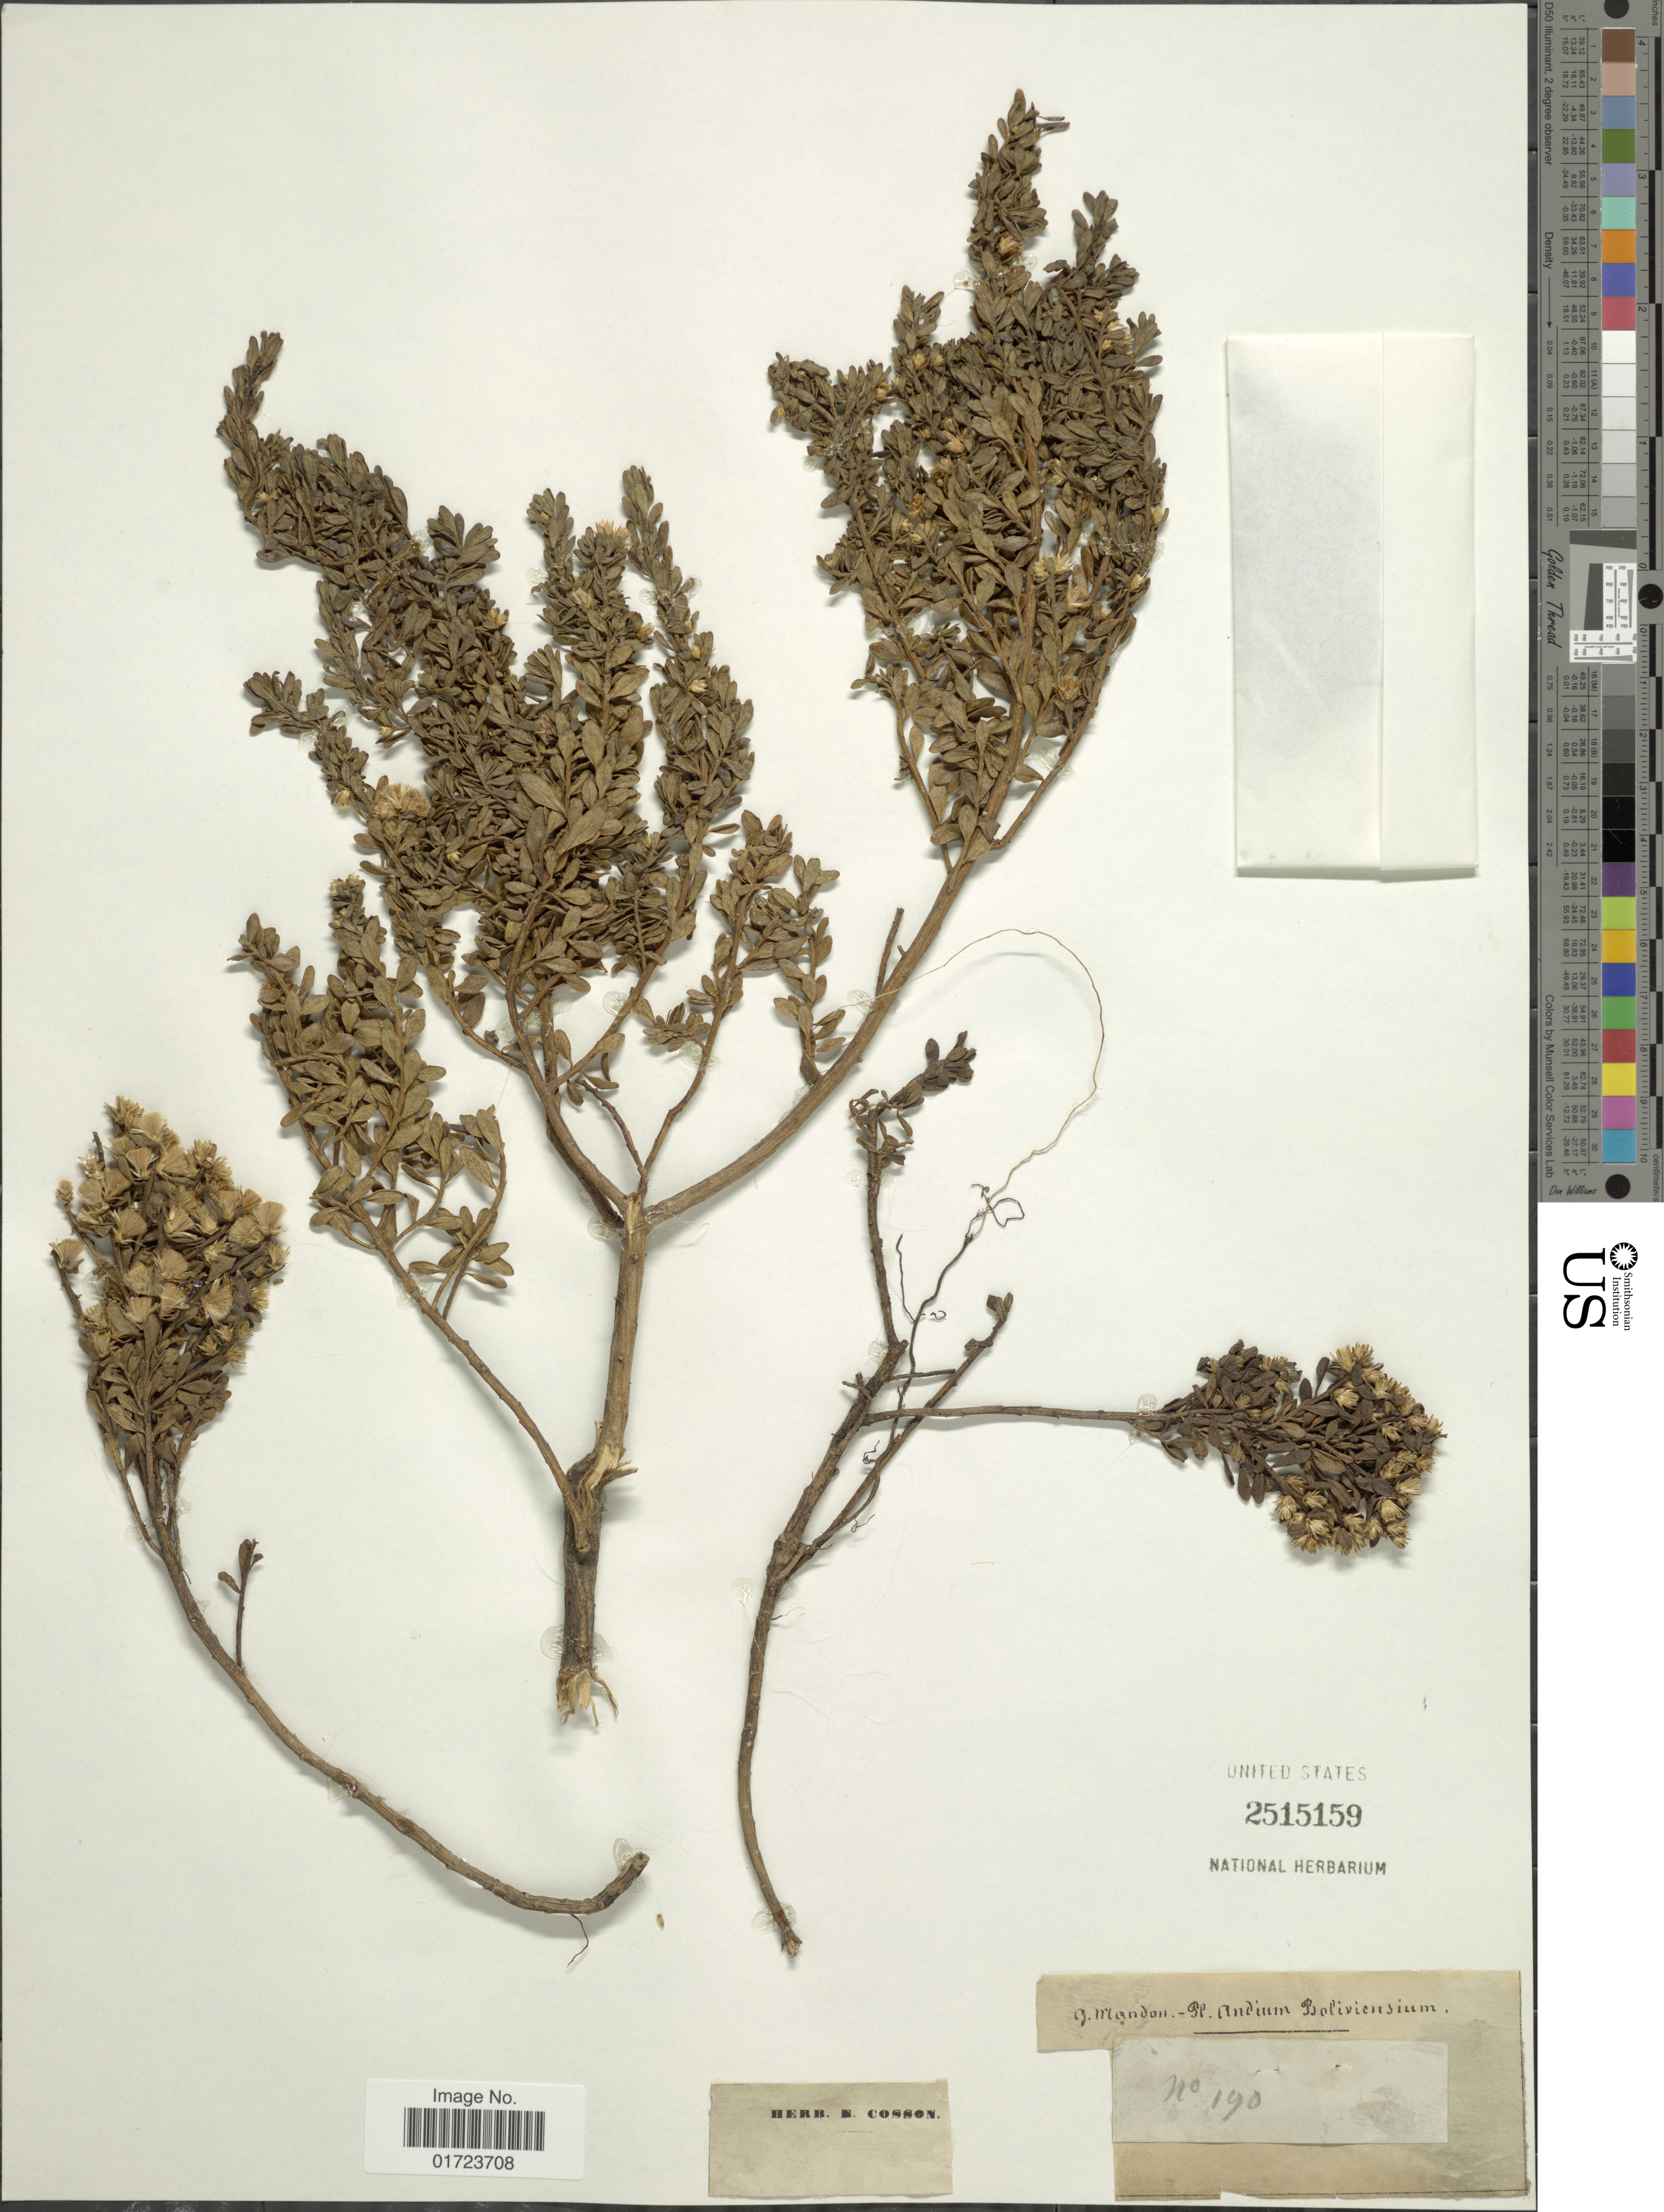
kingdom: Plantae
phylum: Tracheophyta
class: Magnoliopsida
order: Asterales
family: Asteraceae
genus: Baccharis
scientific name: Baccharis tola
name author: Phil.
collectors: G. Mandon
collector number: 190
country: Bolivia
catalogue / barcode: US 2515159